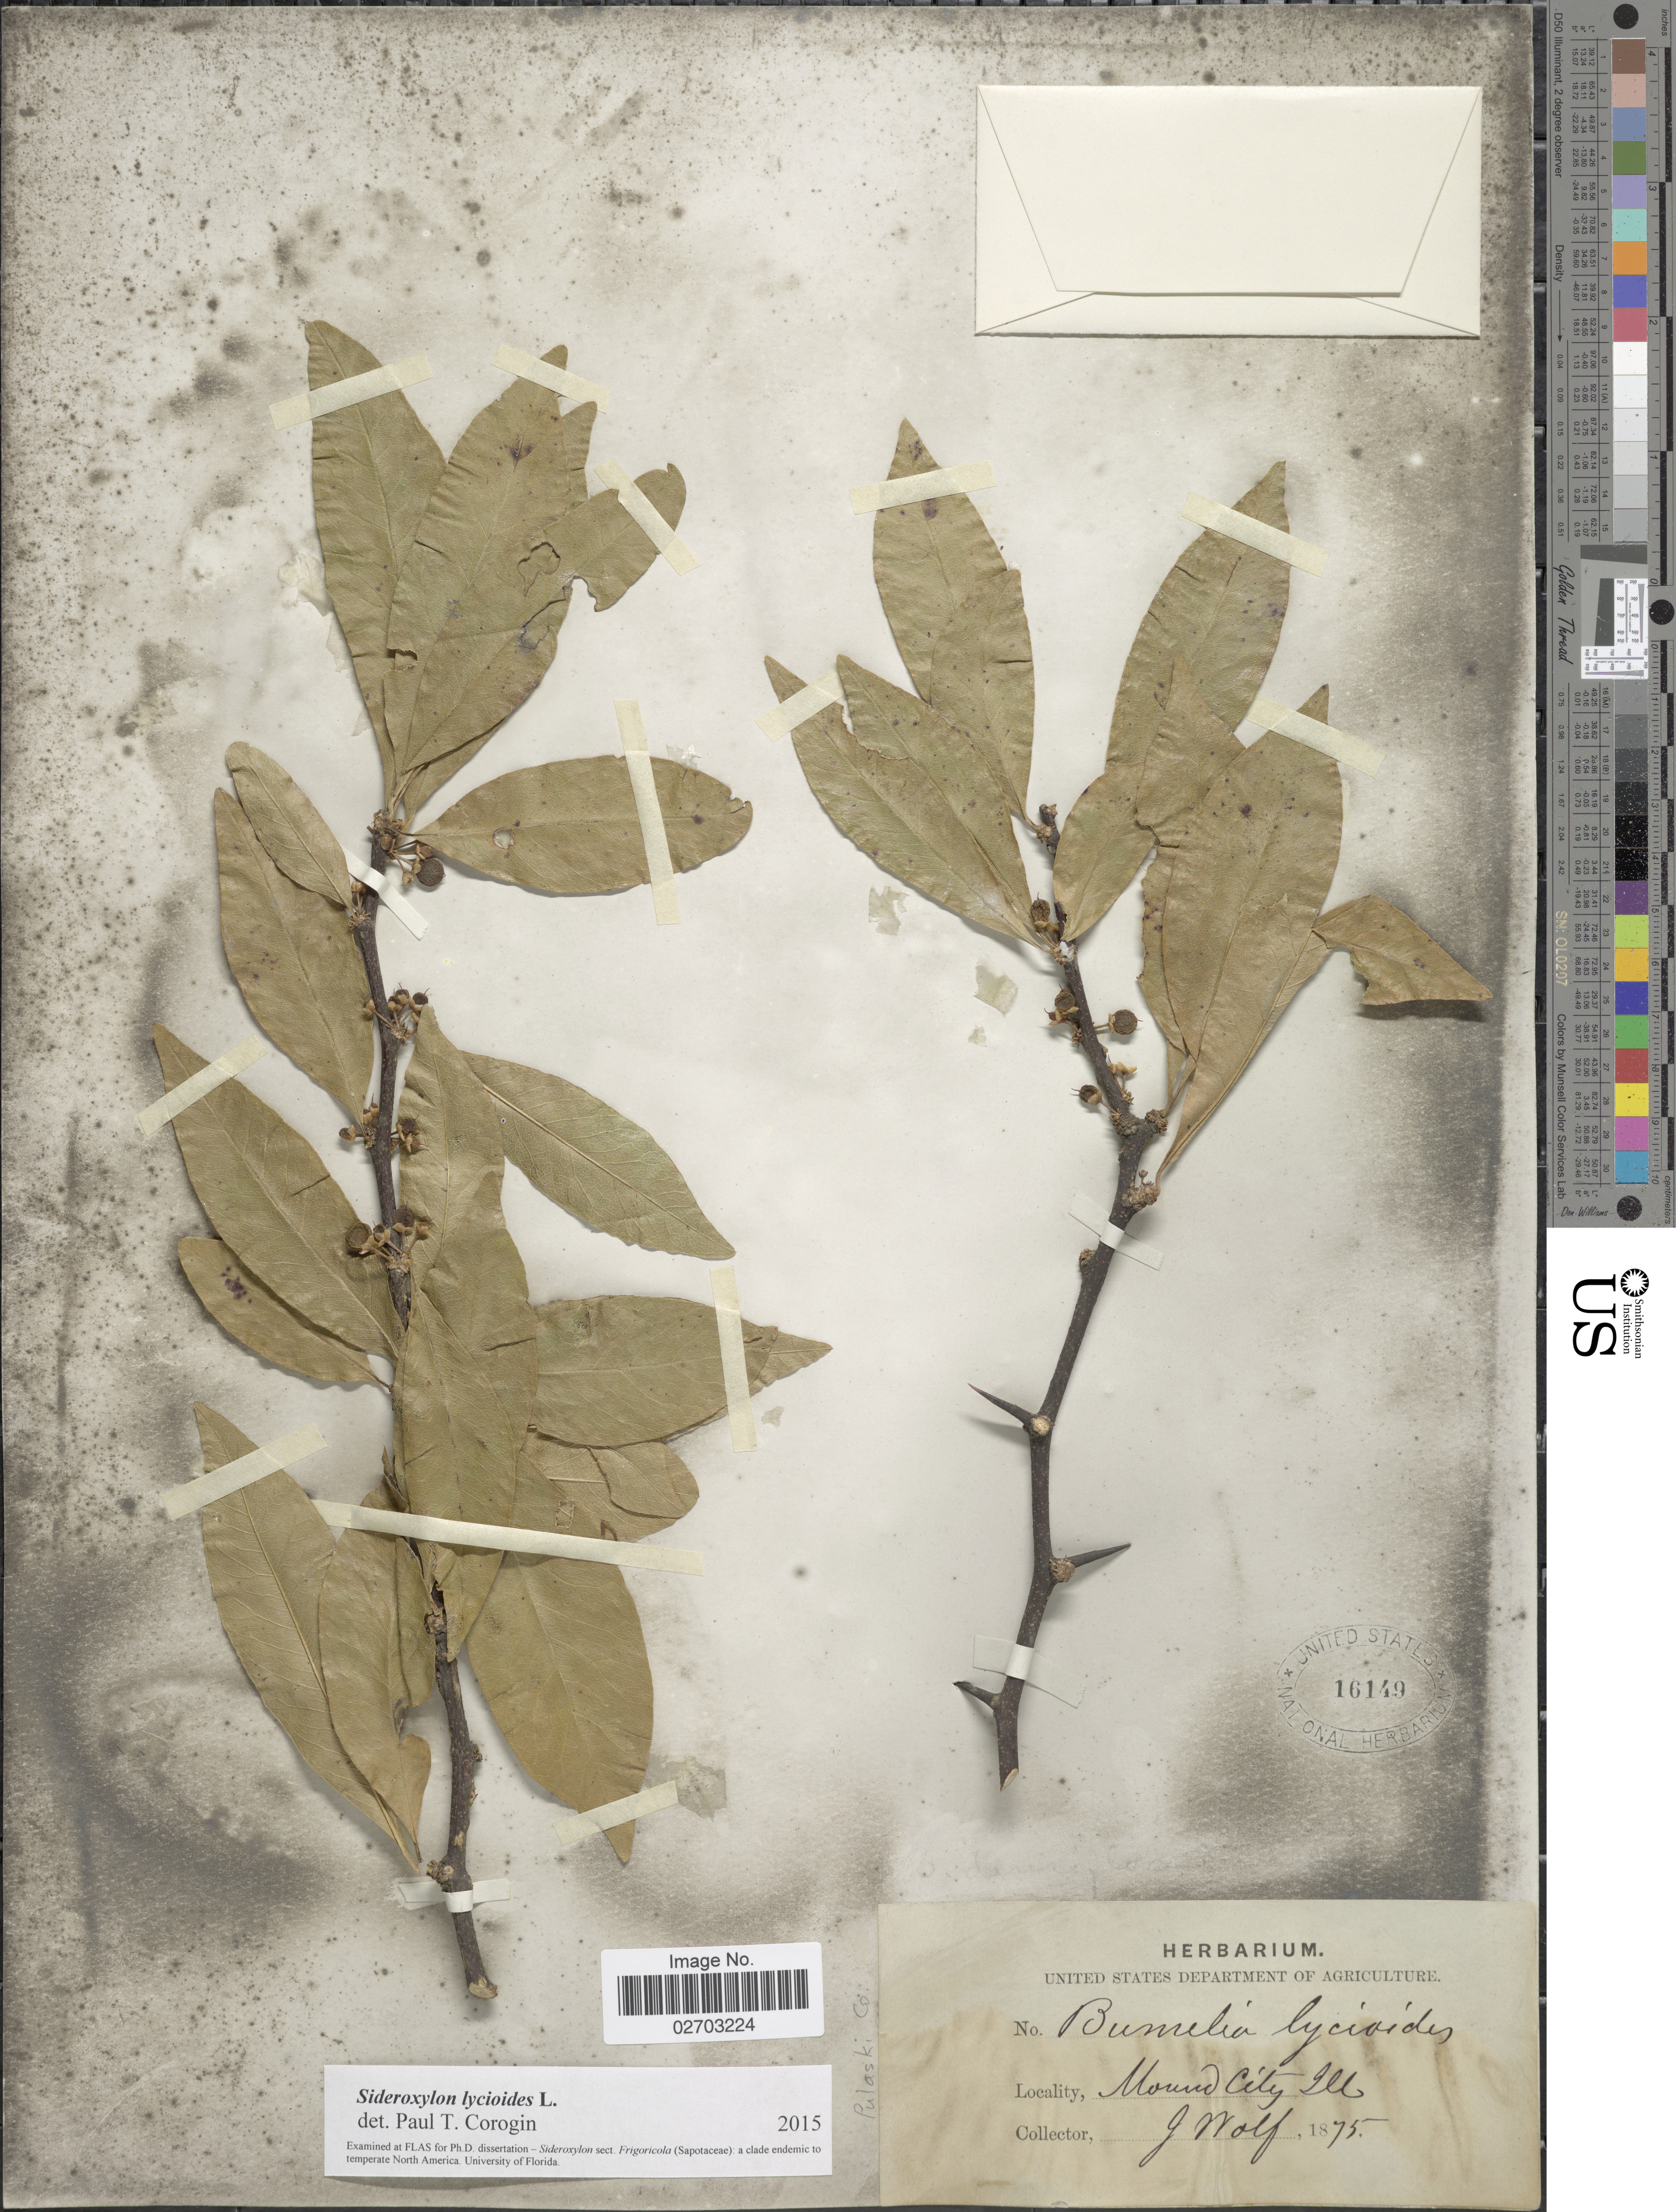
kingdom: Plantae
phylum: Tracheophyta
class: Magnoliopsida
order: Ericales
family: Sapotaceae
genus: Sideroxylon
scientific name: Sideroxylon lycioides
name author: L.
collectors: J. Wolf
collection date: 1875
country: United States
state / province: Illinois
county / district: Pulaski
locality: Mound City, Pulaski Co.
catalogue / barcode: US 16149